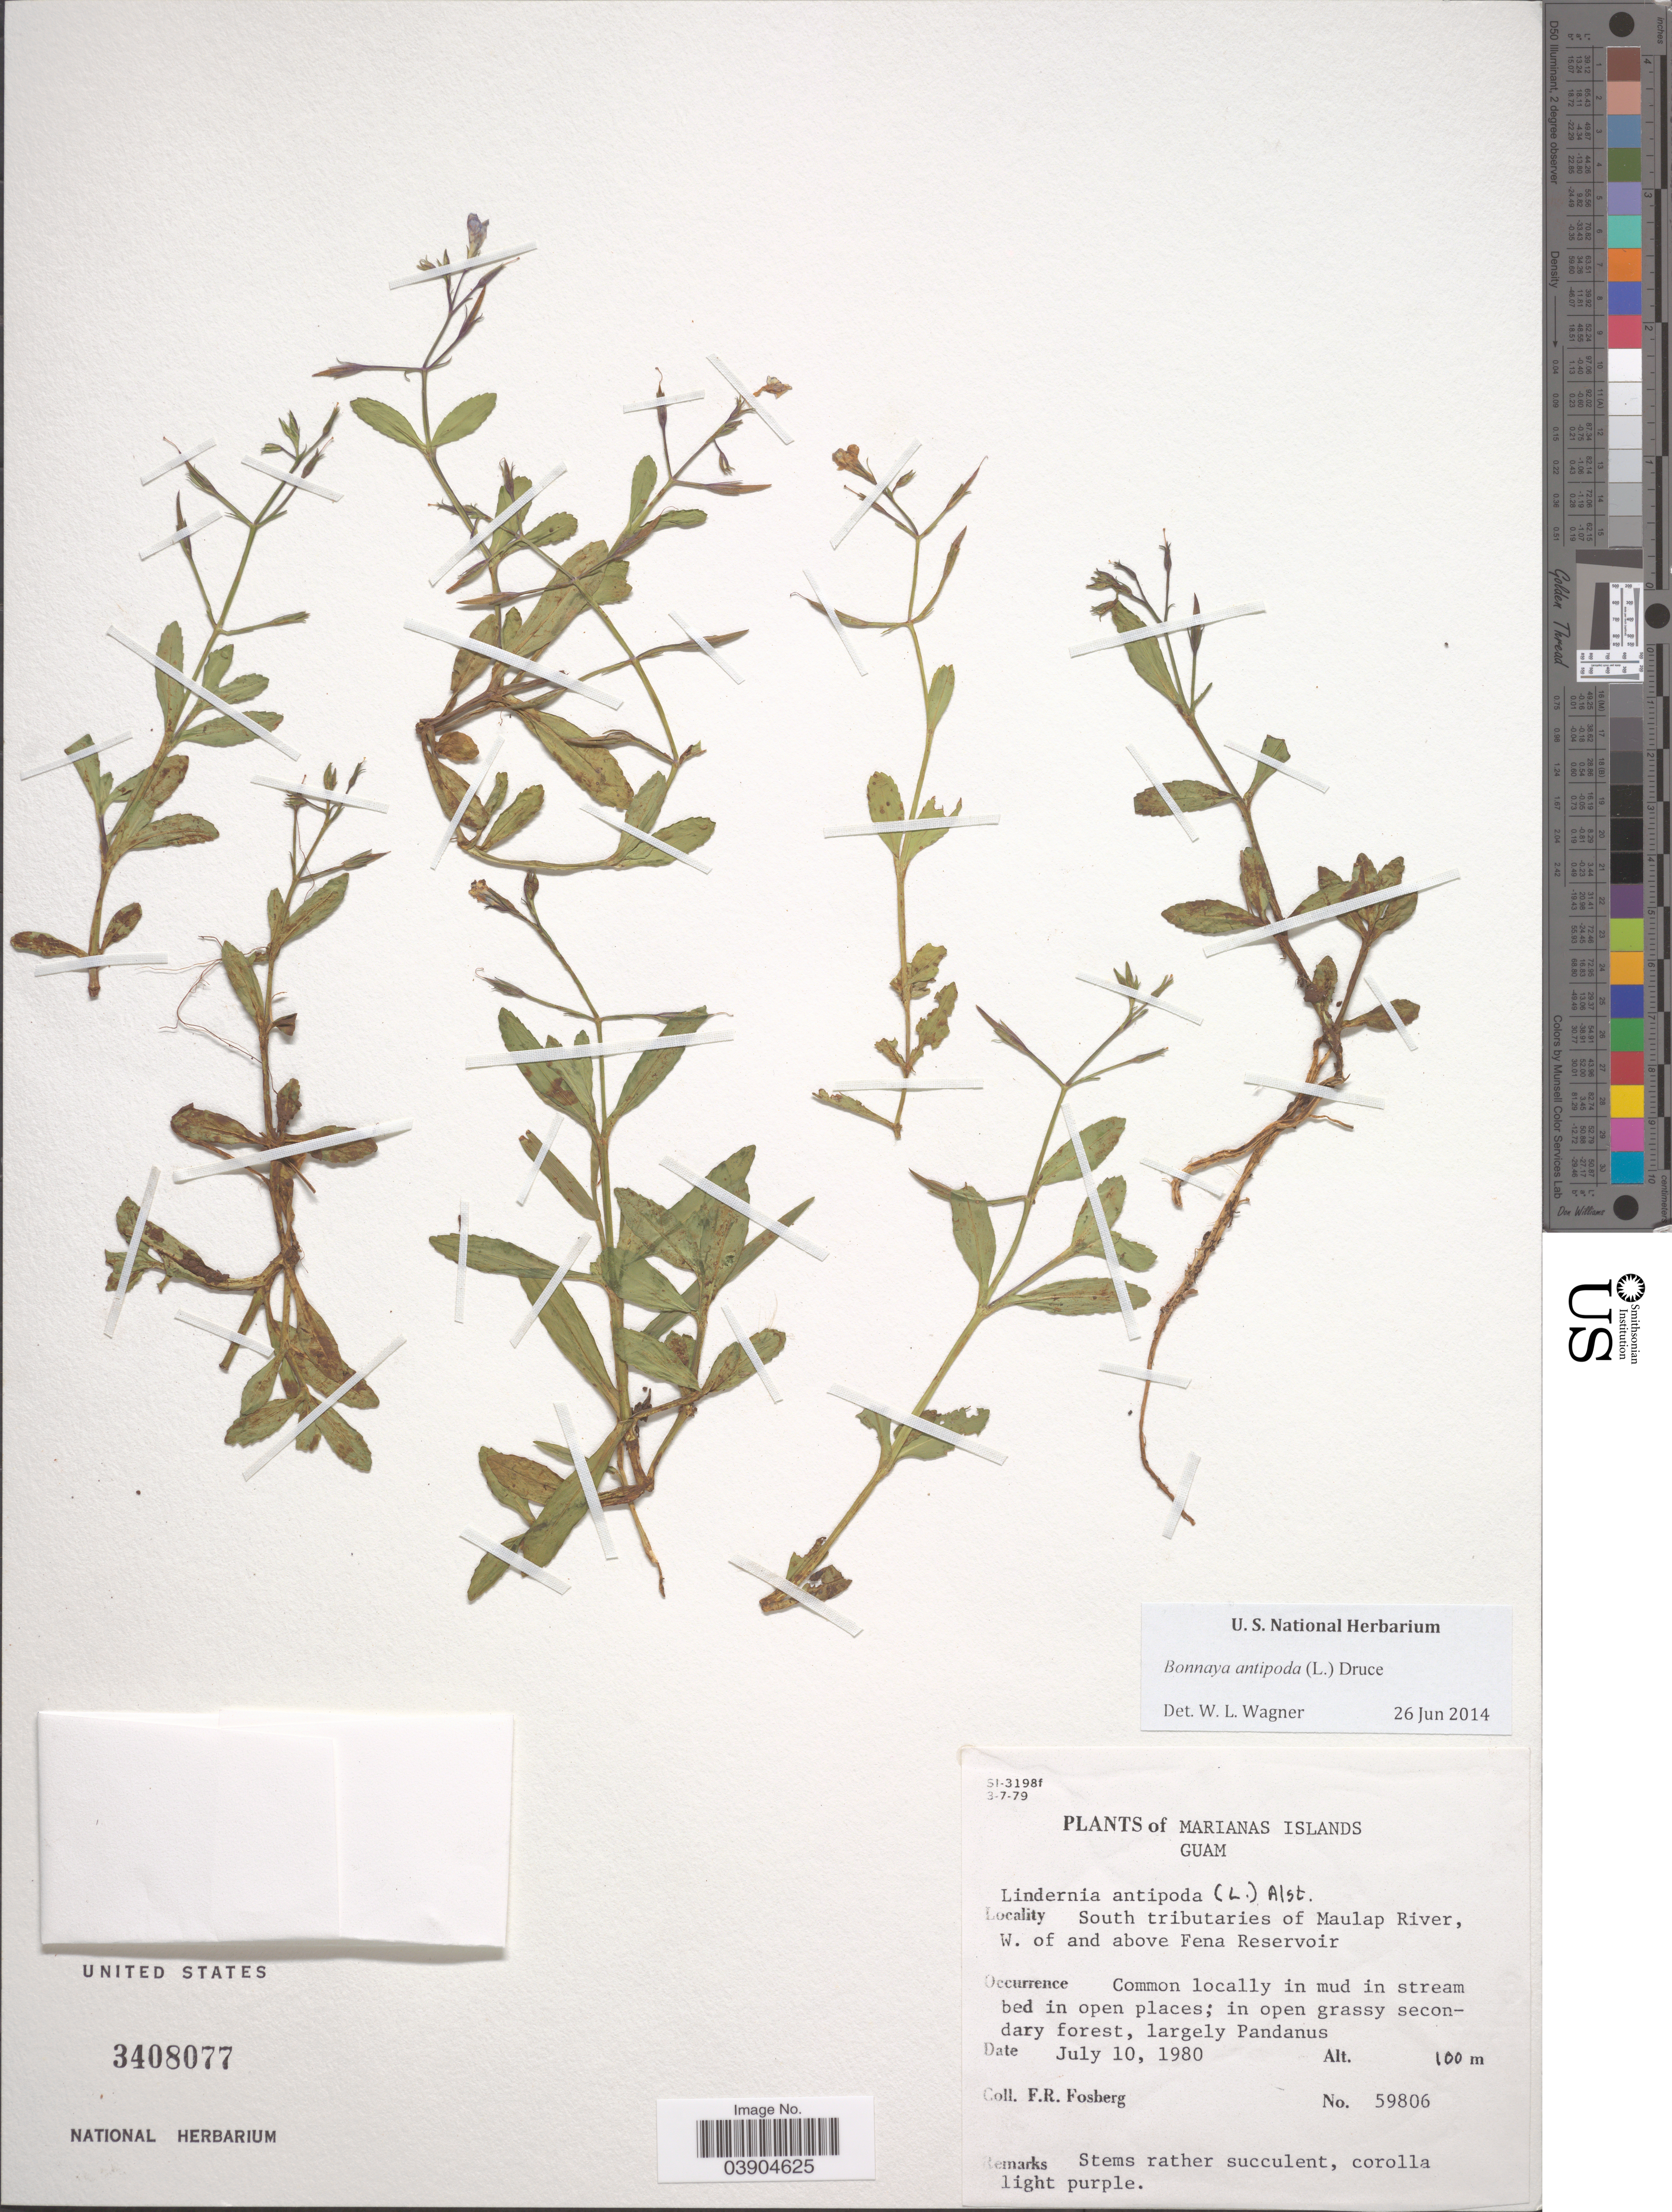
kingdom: Plantae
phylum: Tracheophyta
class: Magnoliopsida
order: Lamiales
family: Linderniaceae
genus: Lindernia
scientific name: Lindernia antipoda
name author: (L.) Alston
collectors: F. R. Fosberg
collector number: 59806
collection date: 1980-07-10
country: Guam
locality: Marianas Islands. South tributaries of Maulap River, W. of and above Fena Reservoir.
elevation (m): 100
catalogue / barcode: US 3408077